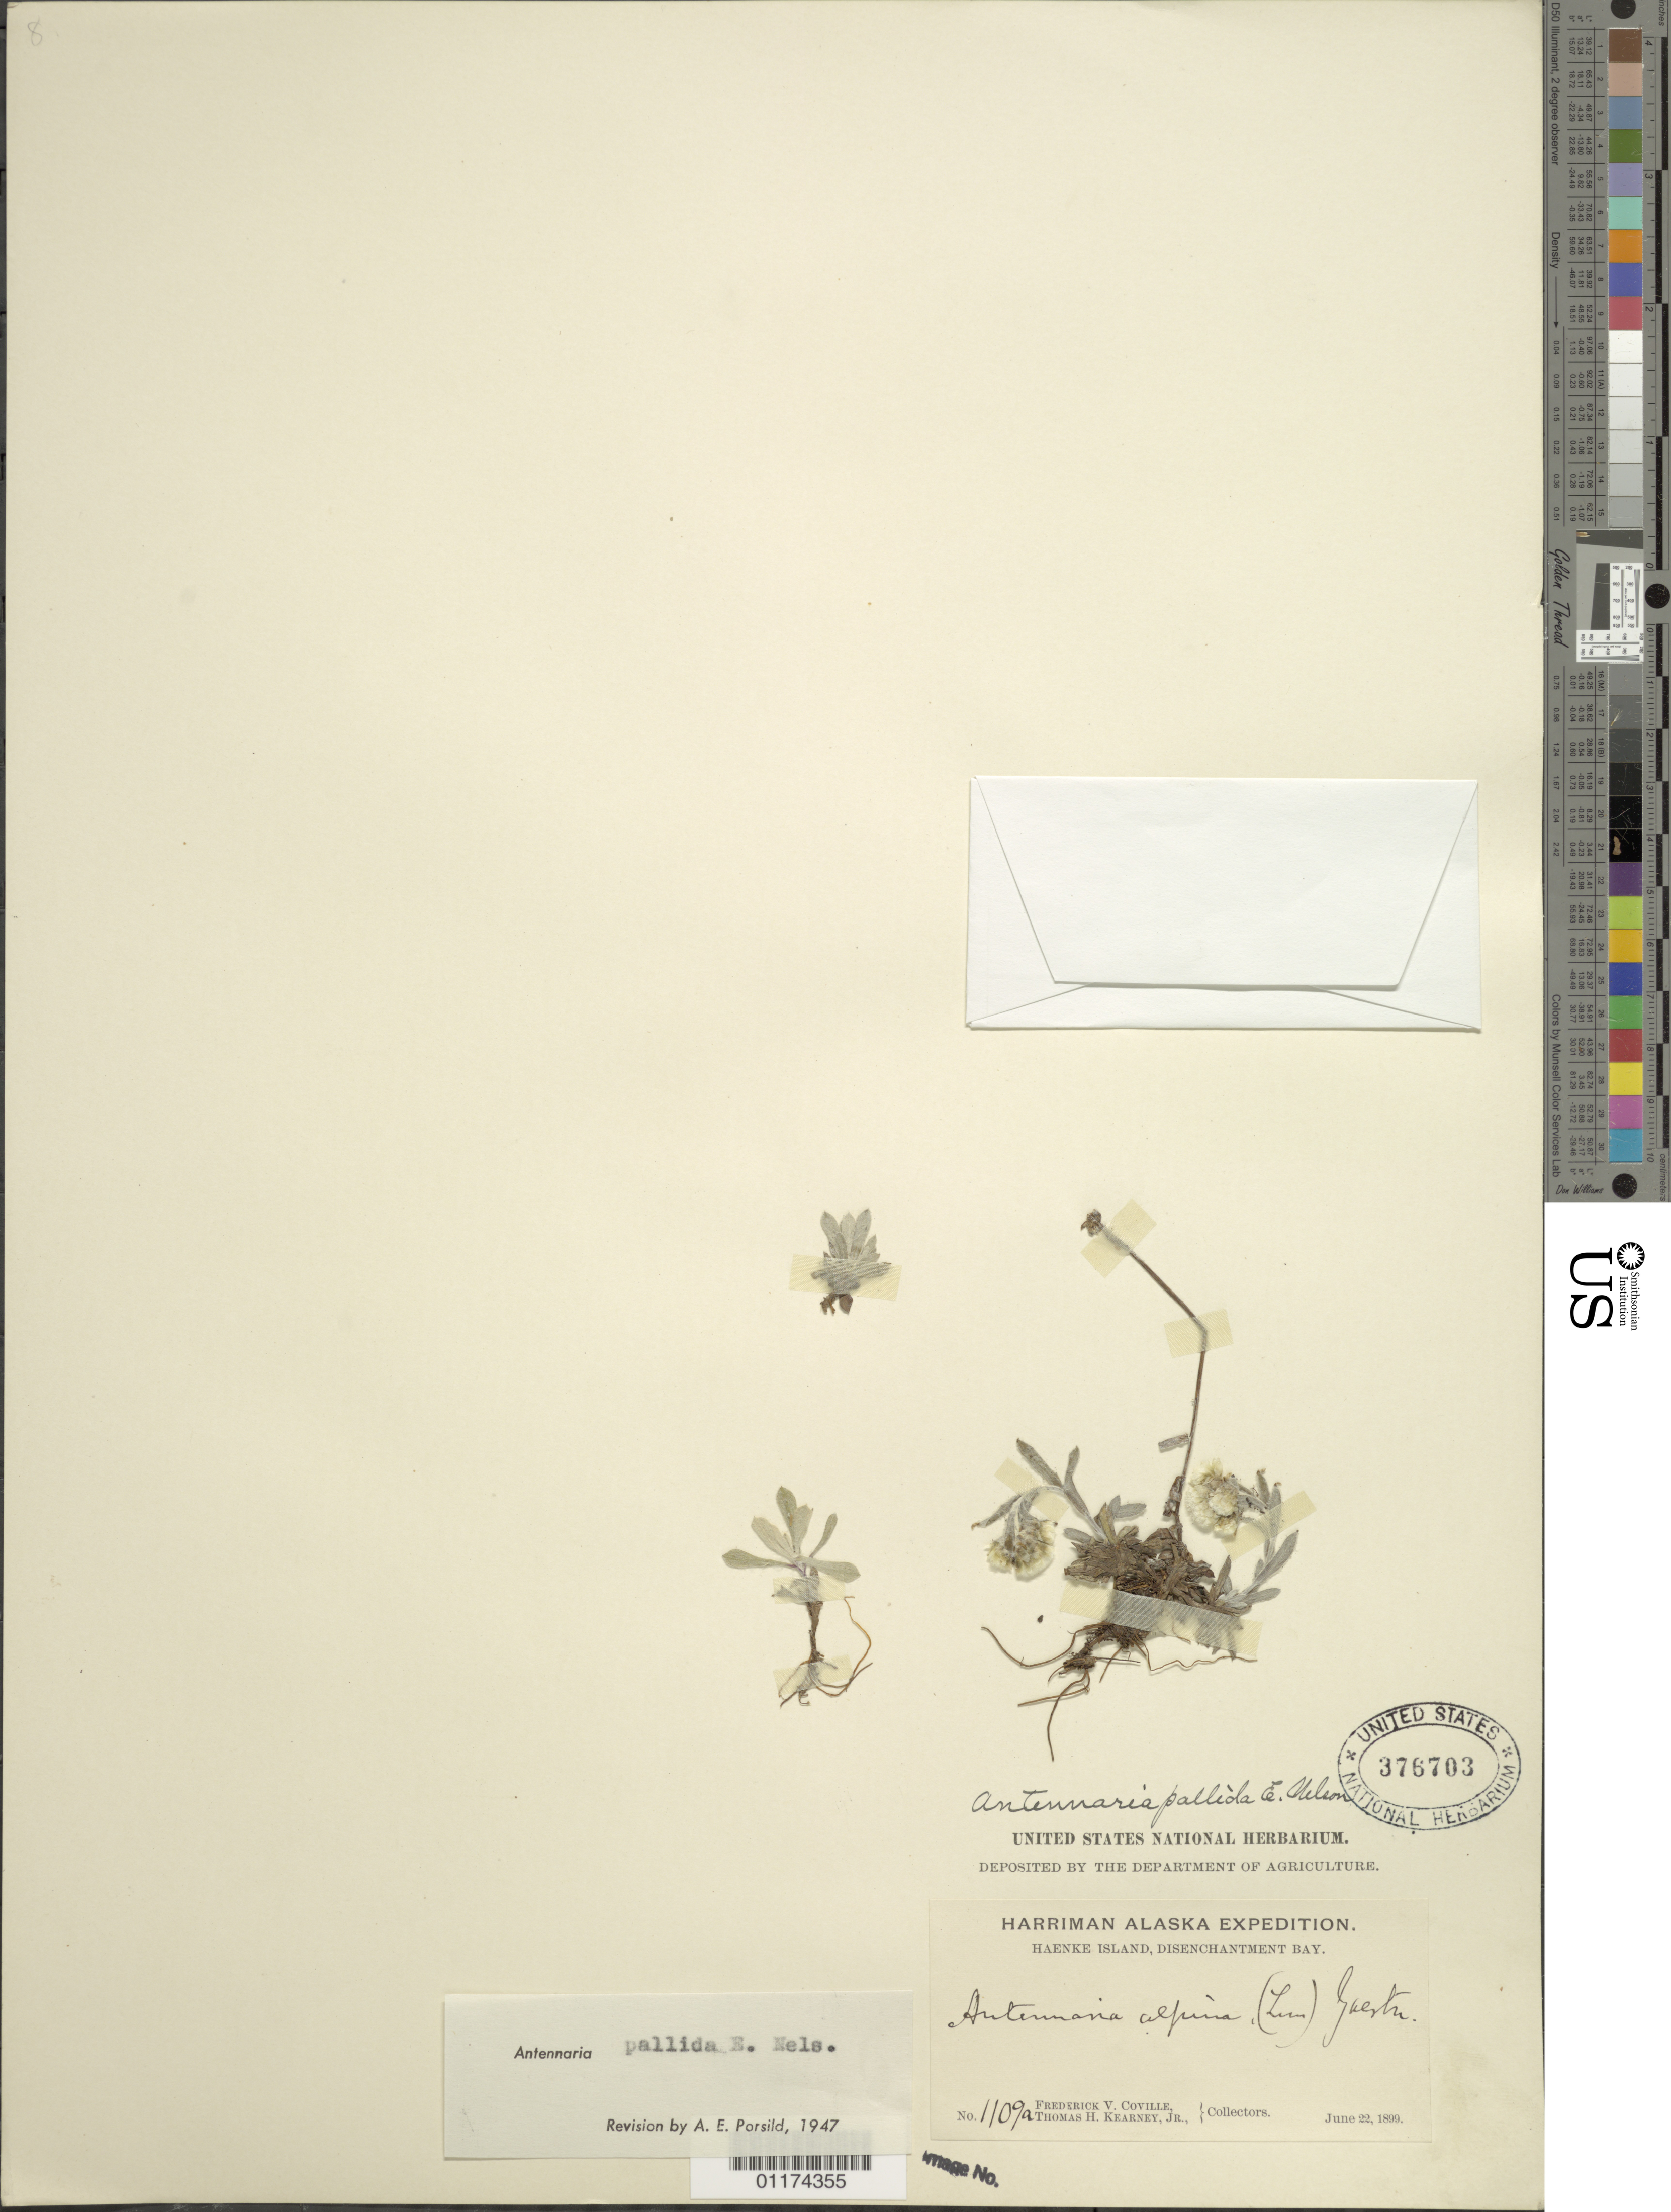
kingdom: Plantae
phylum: Tracheophyta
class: Magnoliopsida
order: Asterales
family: Asteraceae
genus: Antennaria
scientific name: Antennaria pallida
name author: E.E. Nelson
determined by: Porsild, A. E.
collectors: F. V. Coville & T. H. Kearney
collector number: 1109a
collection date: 1899-06-22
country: United States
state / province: Alaska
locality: Haenke Island, Disenchantment Bay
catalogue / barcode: US 376703